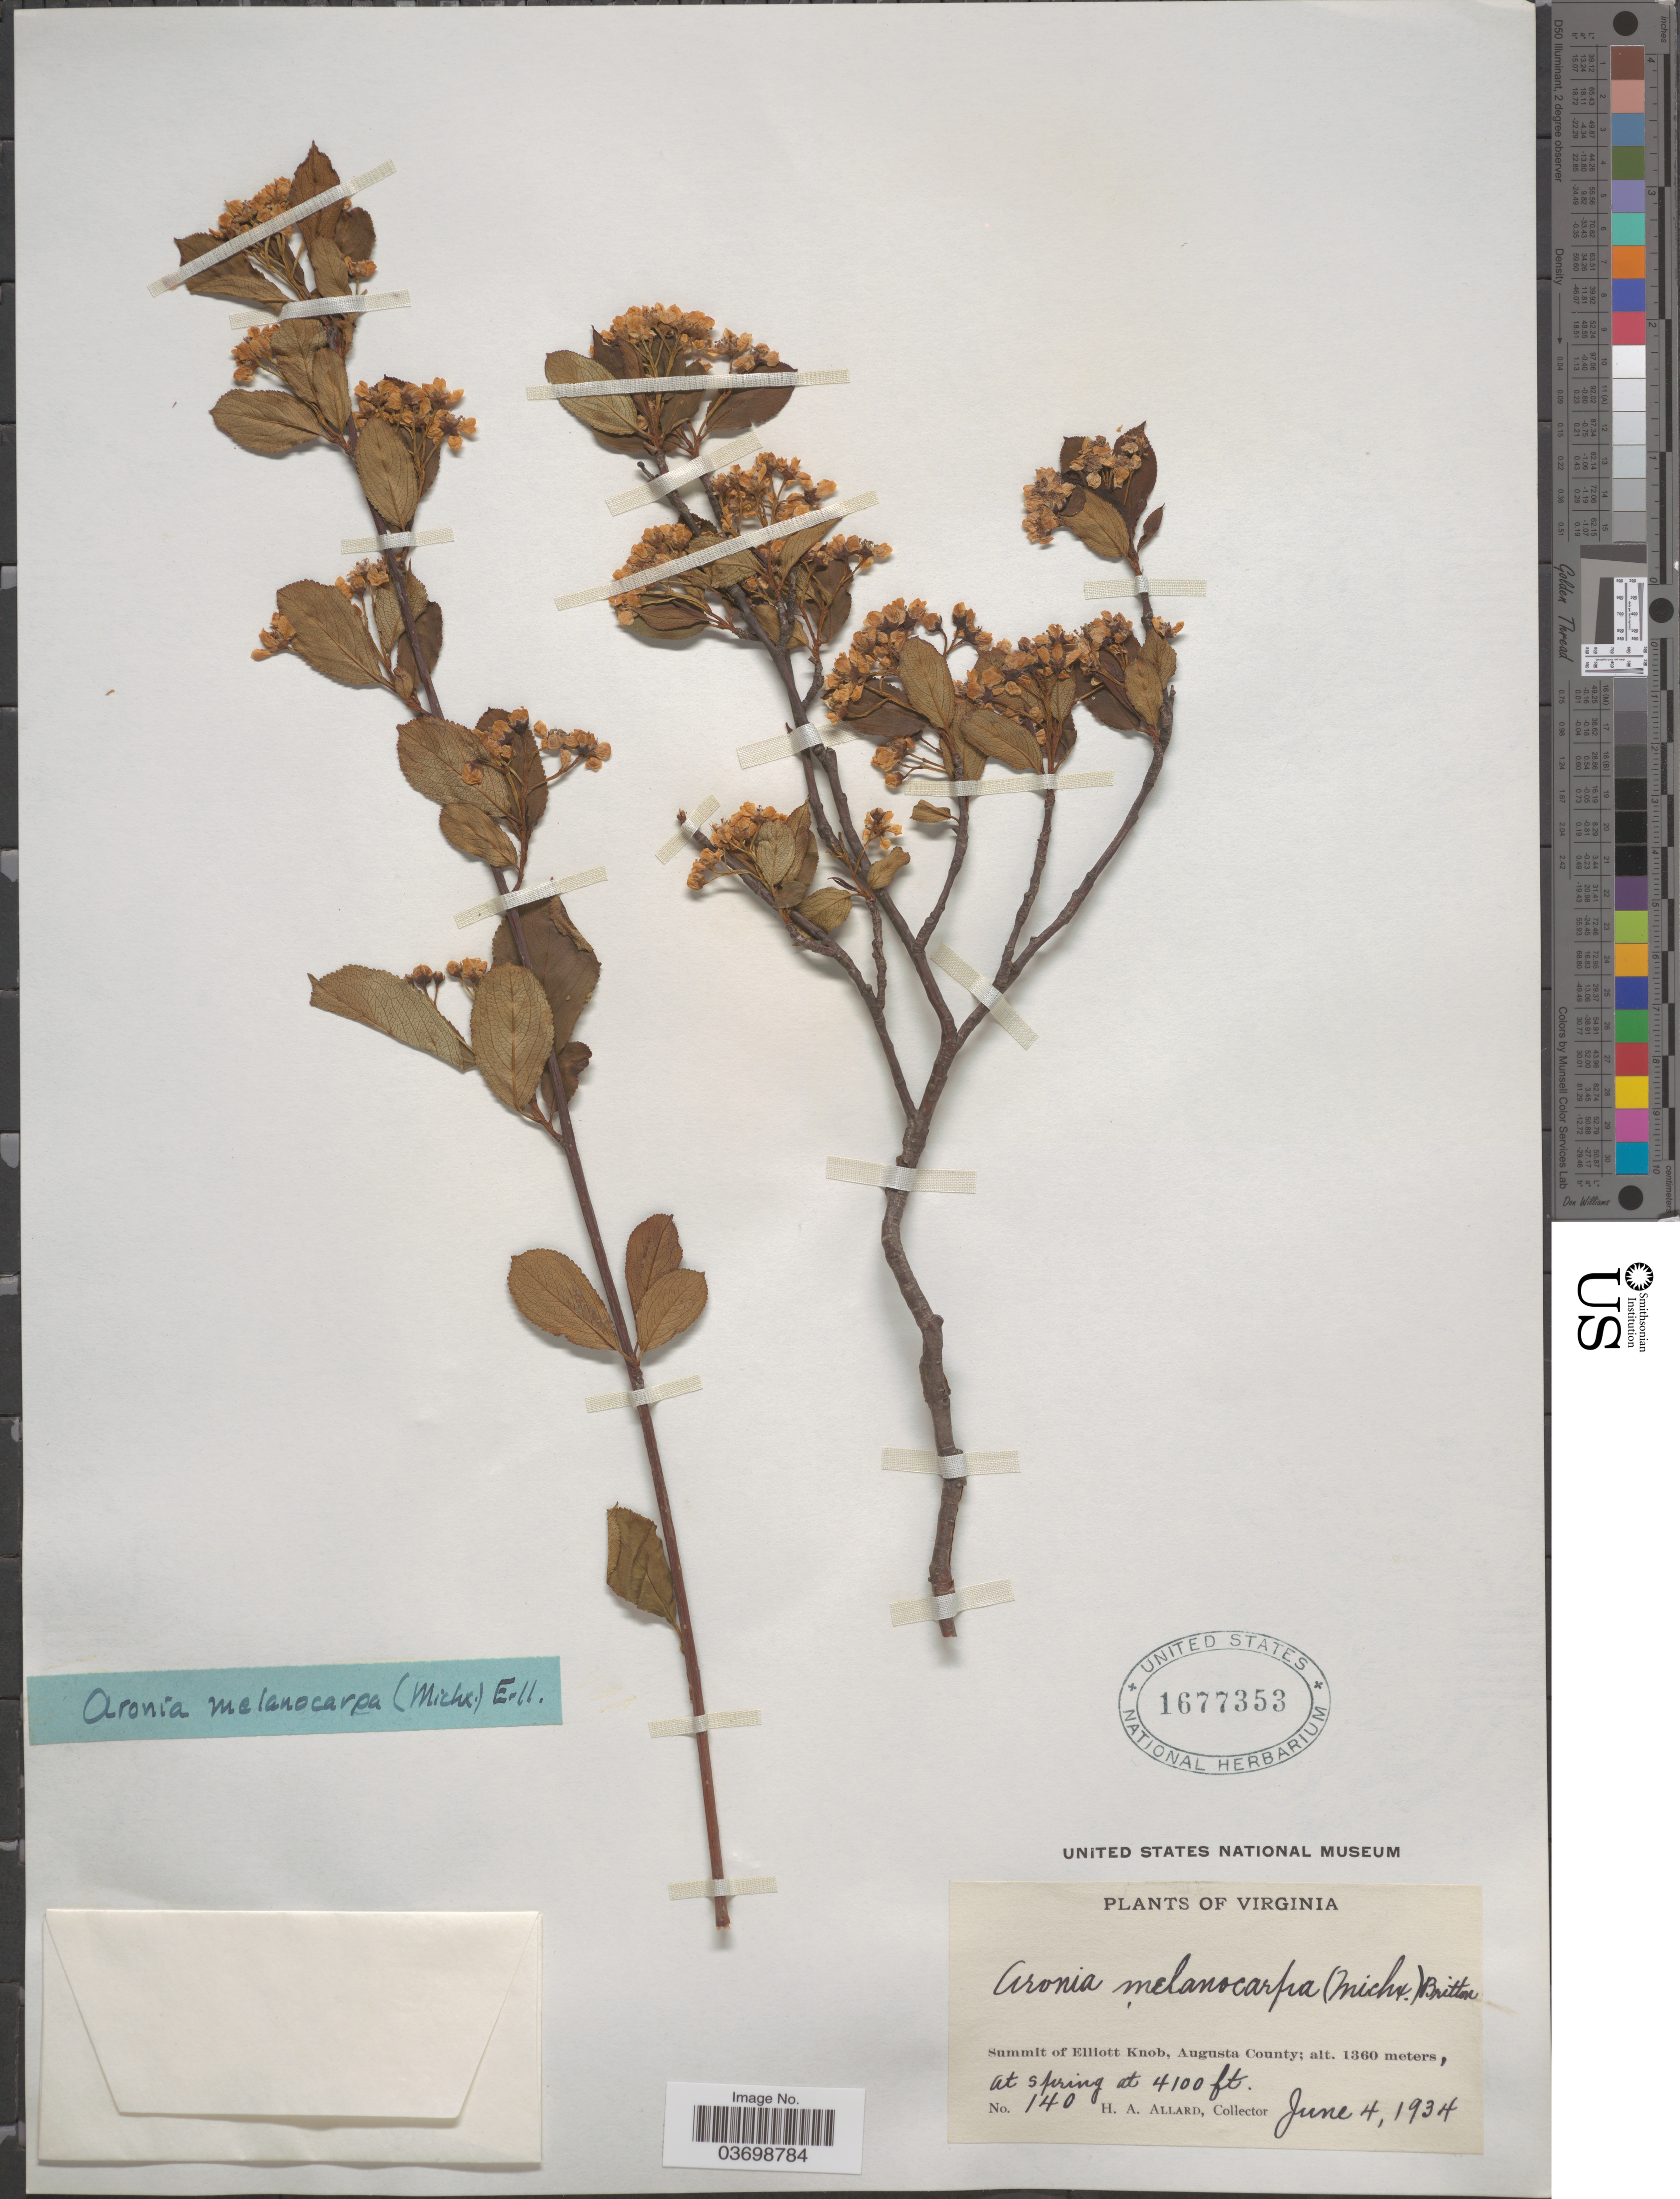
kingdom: Plantae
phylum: Tracheophyta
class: Magnoliopsida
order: Rosales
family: Rosaceae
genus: Aronia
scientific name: Aronia melanocarpa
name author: (Michx.) Elliott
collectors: H. A. Allard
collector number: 140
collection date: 1934-06-04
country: United States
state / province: Virginia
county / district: Augusta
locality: Summit of Elliott Knob, Augusta County.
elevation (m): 1360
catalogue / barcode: US 1677353